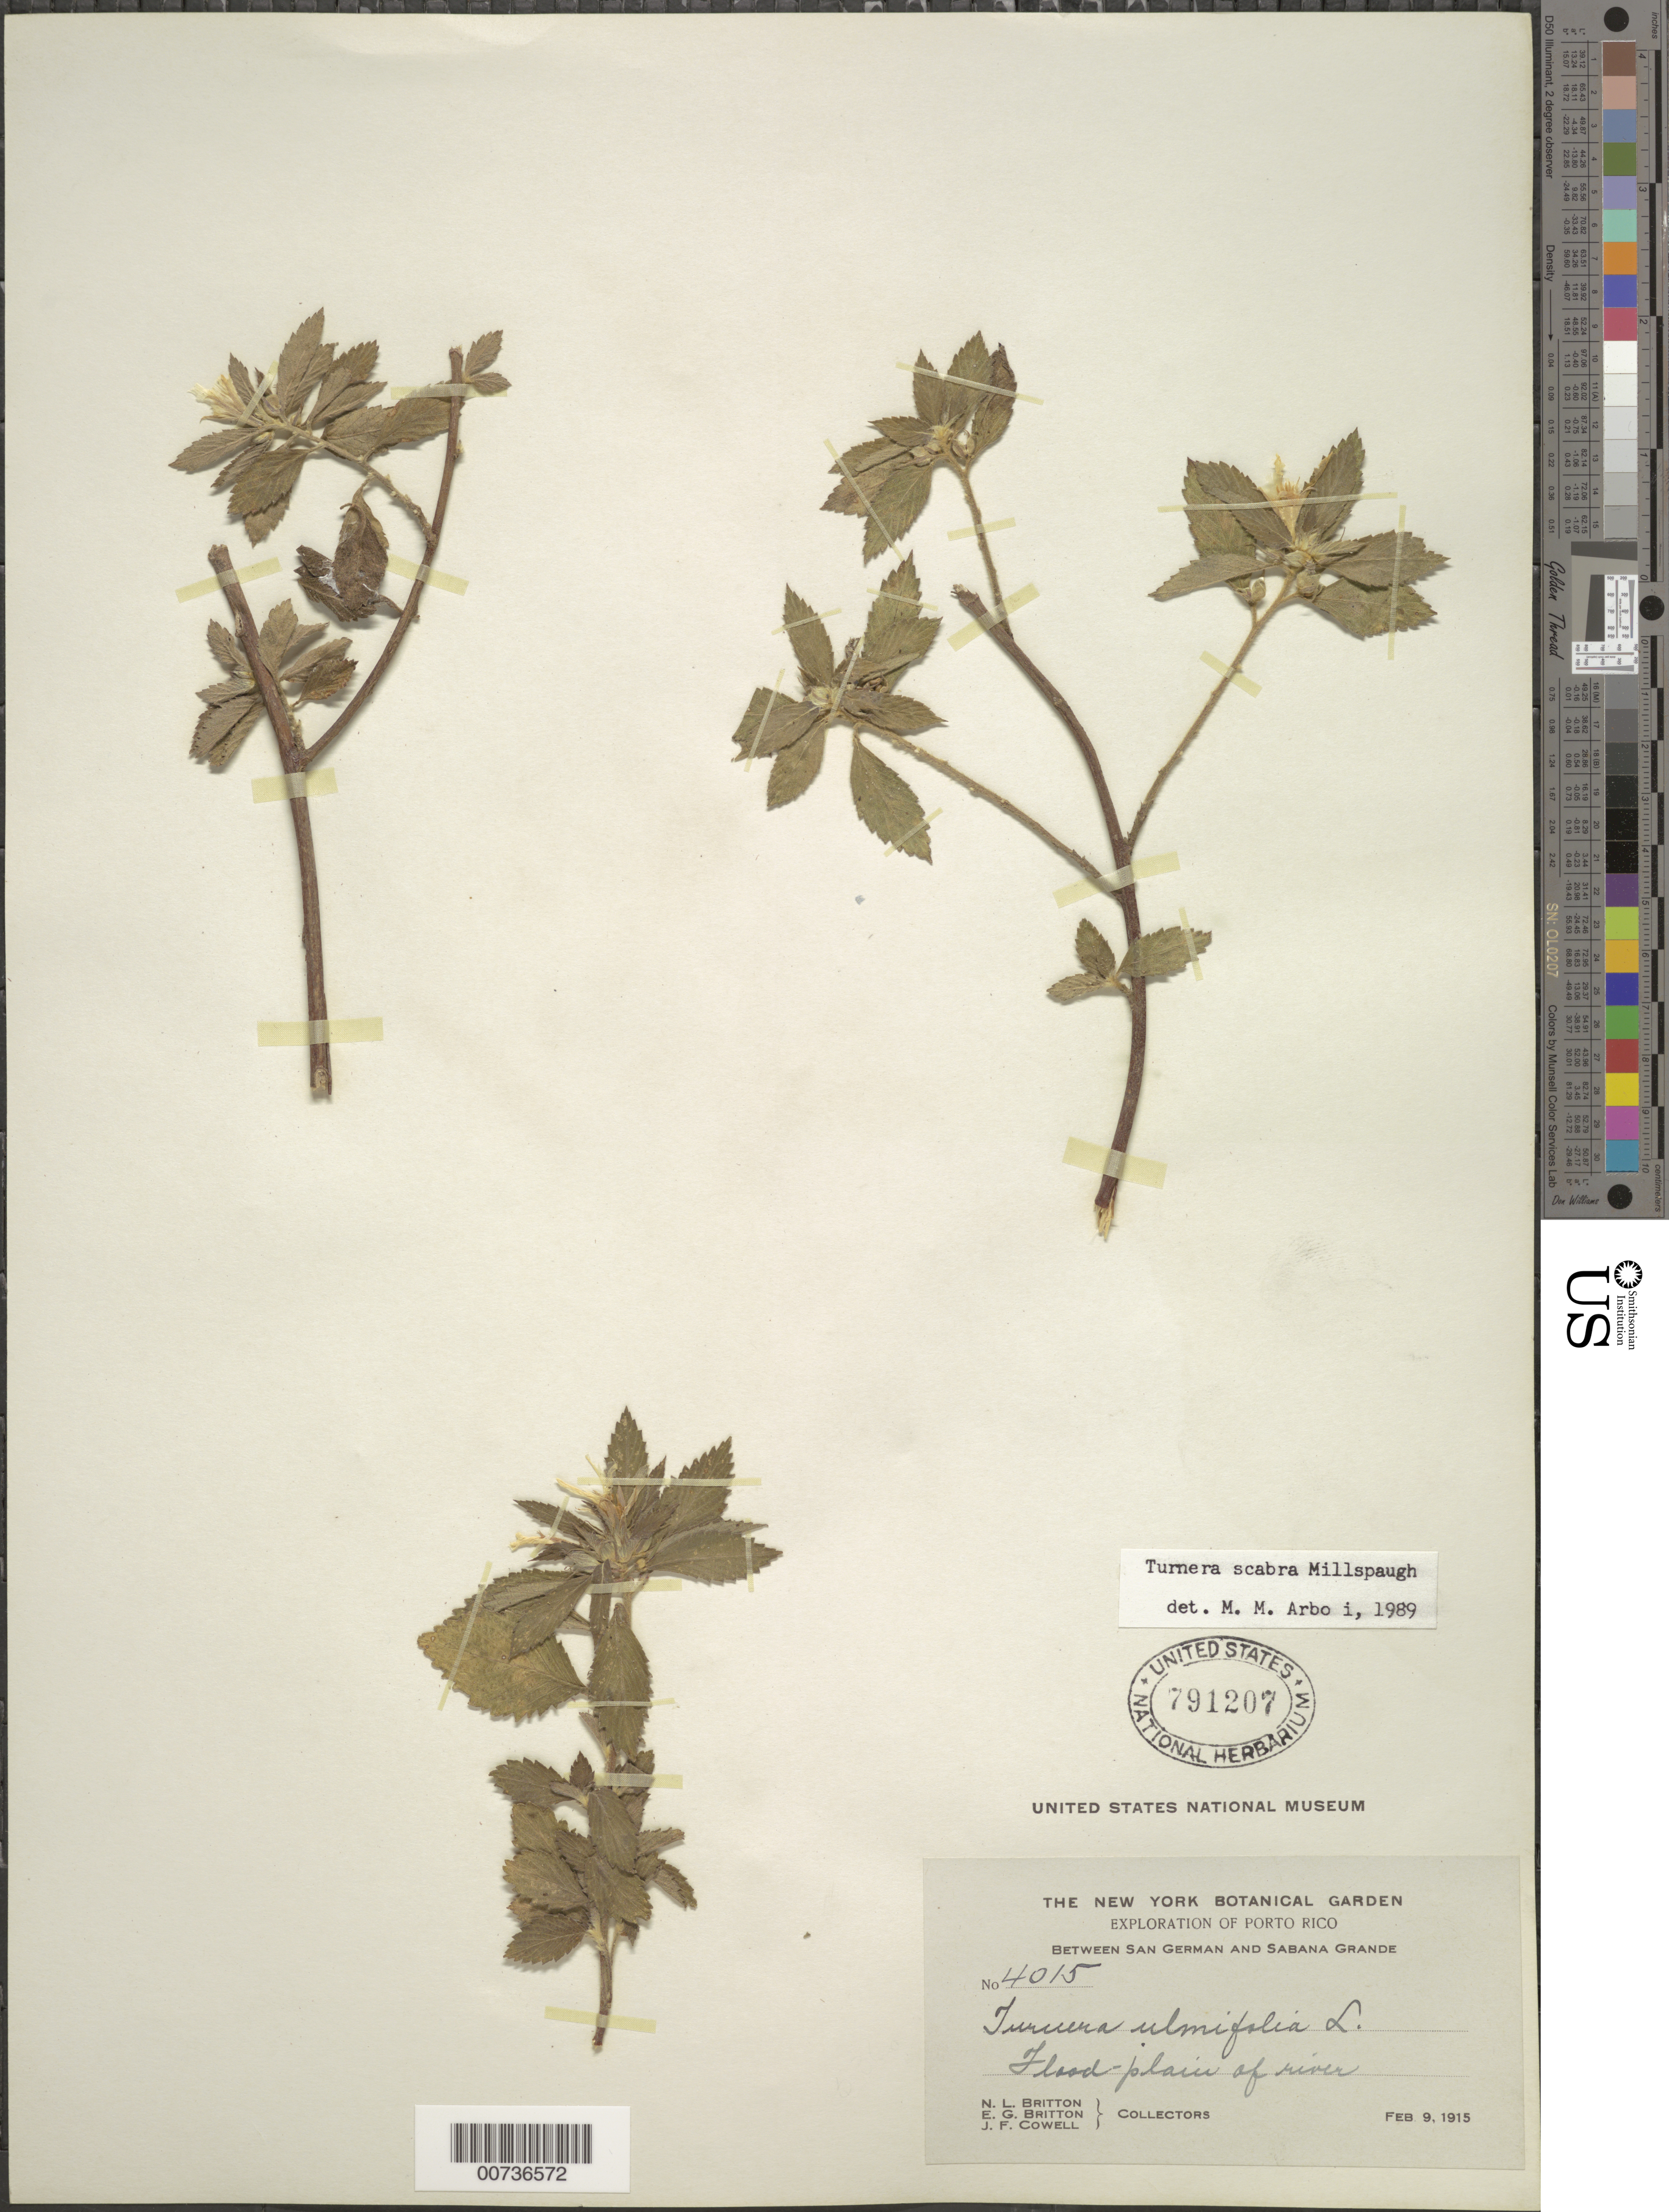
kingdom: Plantae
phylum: Tracheophyta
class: Magnoliopsida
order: Malpighiales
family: Turneraceae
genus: Turnera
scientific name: Turnera scabra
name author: Millsp.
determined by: Arbo, M. M.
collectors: N. Britton, E. G. Britton & J. F. Cowell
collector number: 4015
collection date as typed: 09 Feb 1915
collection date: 1915-02-09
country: Puerto Rico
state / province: San Germán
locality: Between San Germán and Sabana Grande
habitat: Flood plain of river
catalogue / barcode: US 791207